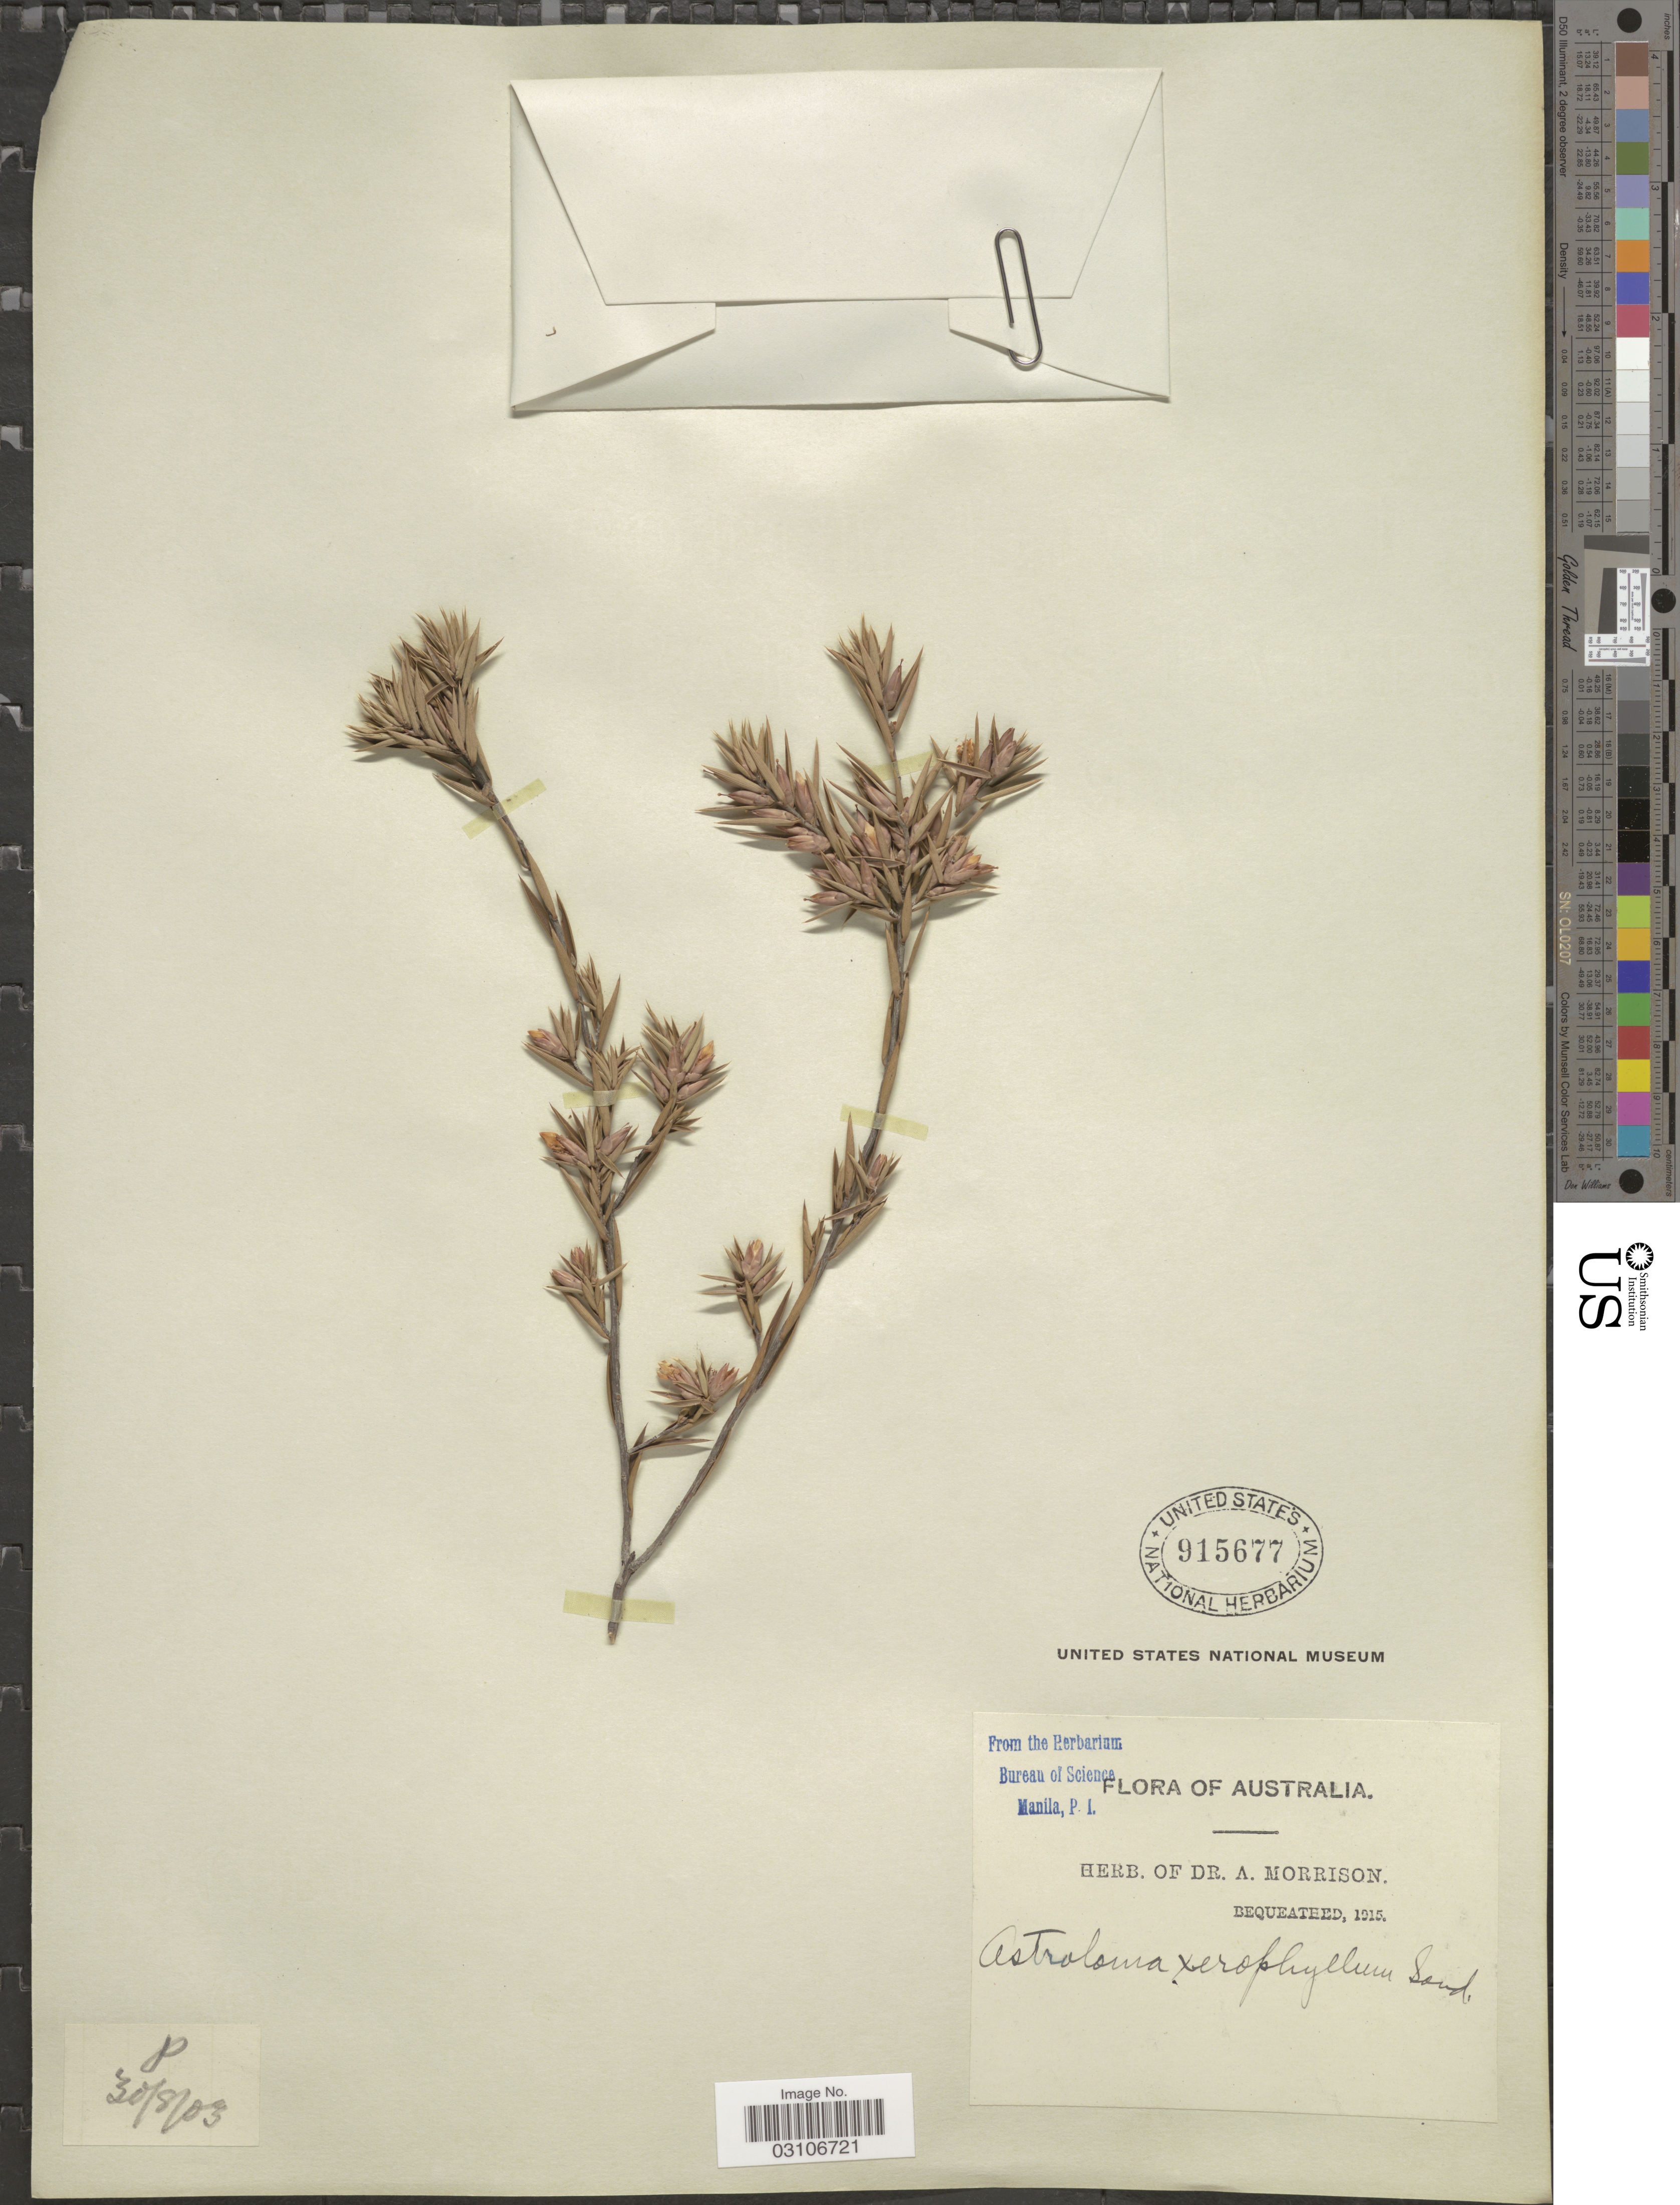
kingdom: Plantae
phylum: Tracheophyta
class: Magnoliopsida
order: Ericales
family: Ericaceae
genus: Astroloma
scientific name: Astroloma xerophyllum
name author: Sond.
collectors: ex herb. Dr. A. Morrison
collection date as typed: Transcribed d/m/y: 30/8/3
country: Australia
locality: P.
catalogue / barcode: US 915677